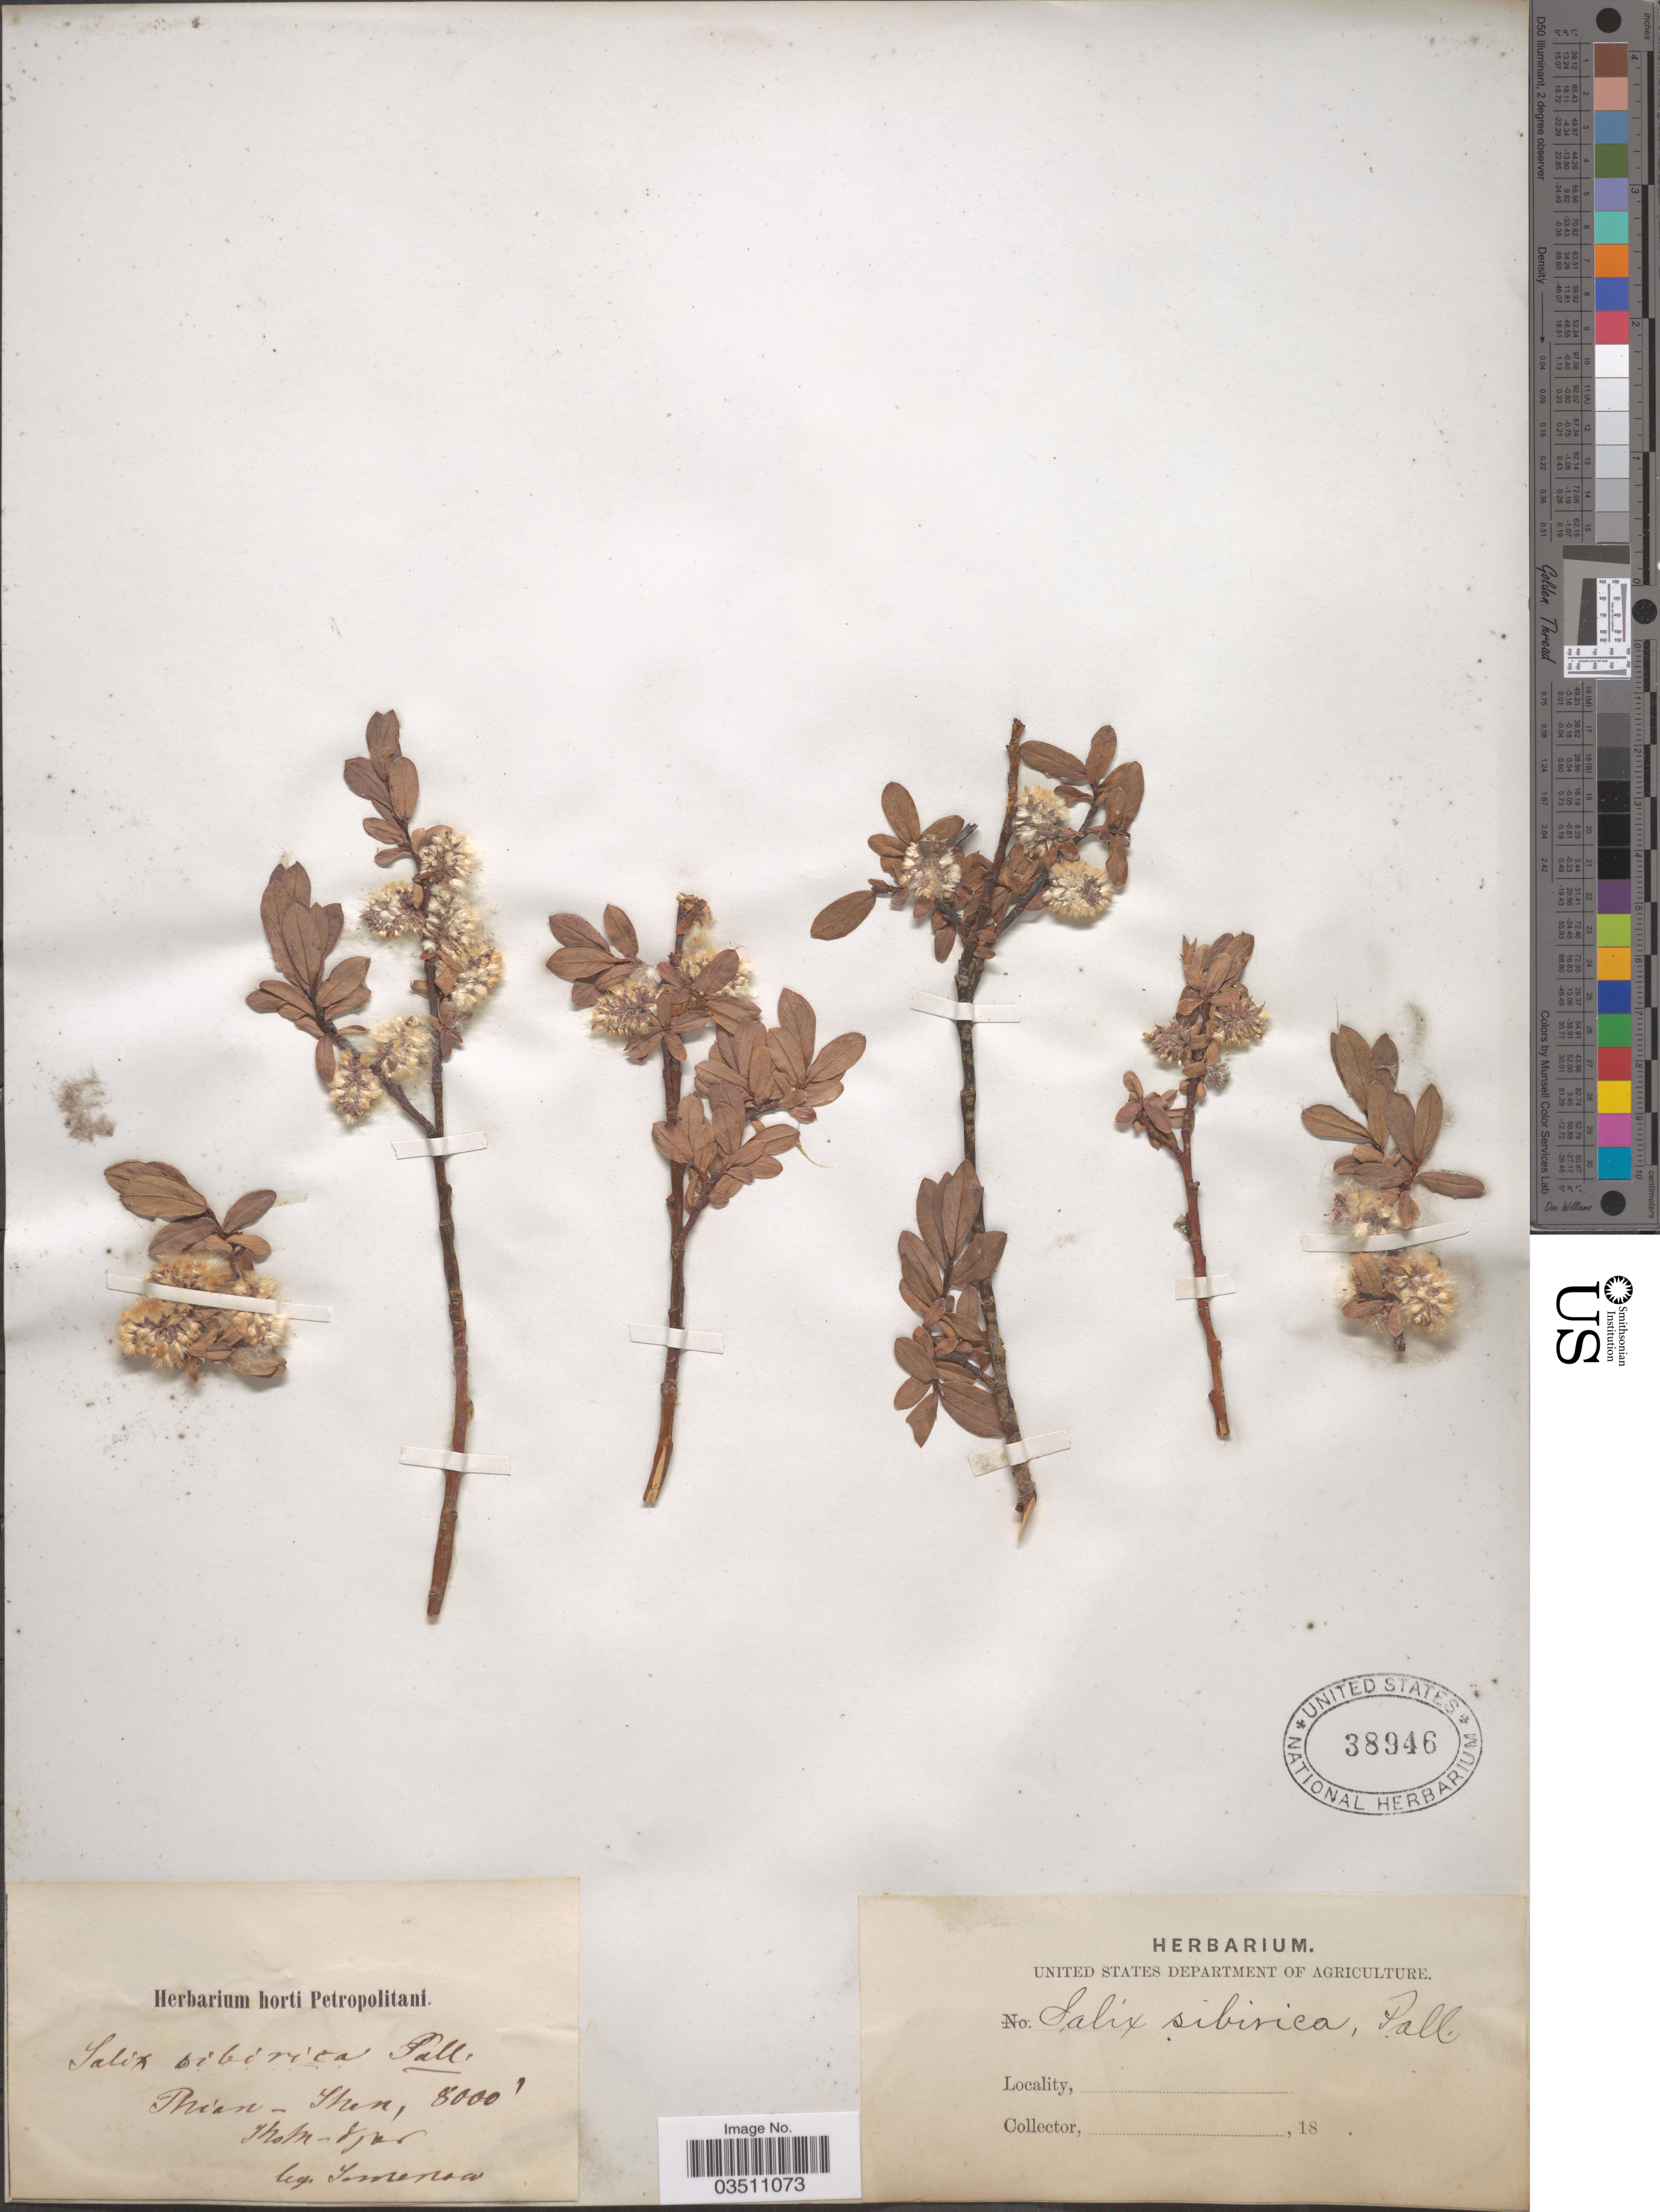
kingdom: Plantae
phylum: Tracheophyta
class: Magnoliopsida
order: Malpighiales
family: Salicaceae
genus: Salix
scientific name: Salix sibirica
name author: Pall.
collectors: P. P. Semenov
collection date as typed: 18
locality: Thian-Shen, Shohn-djar. [interpreted]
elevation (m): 2438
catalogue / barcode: US 38946